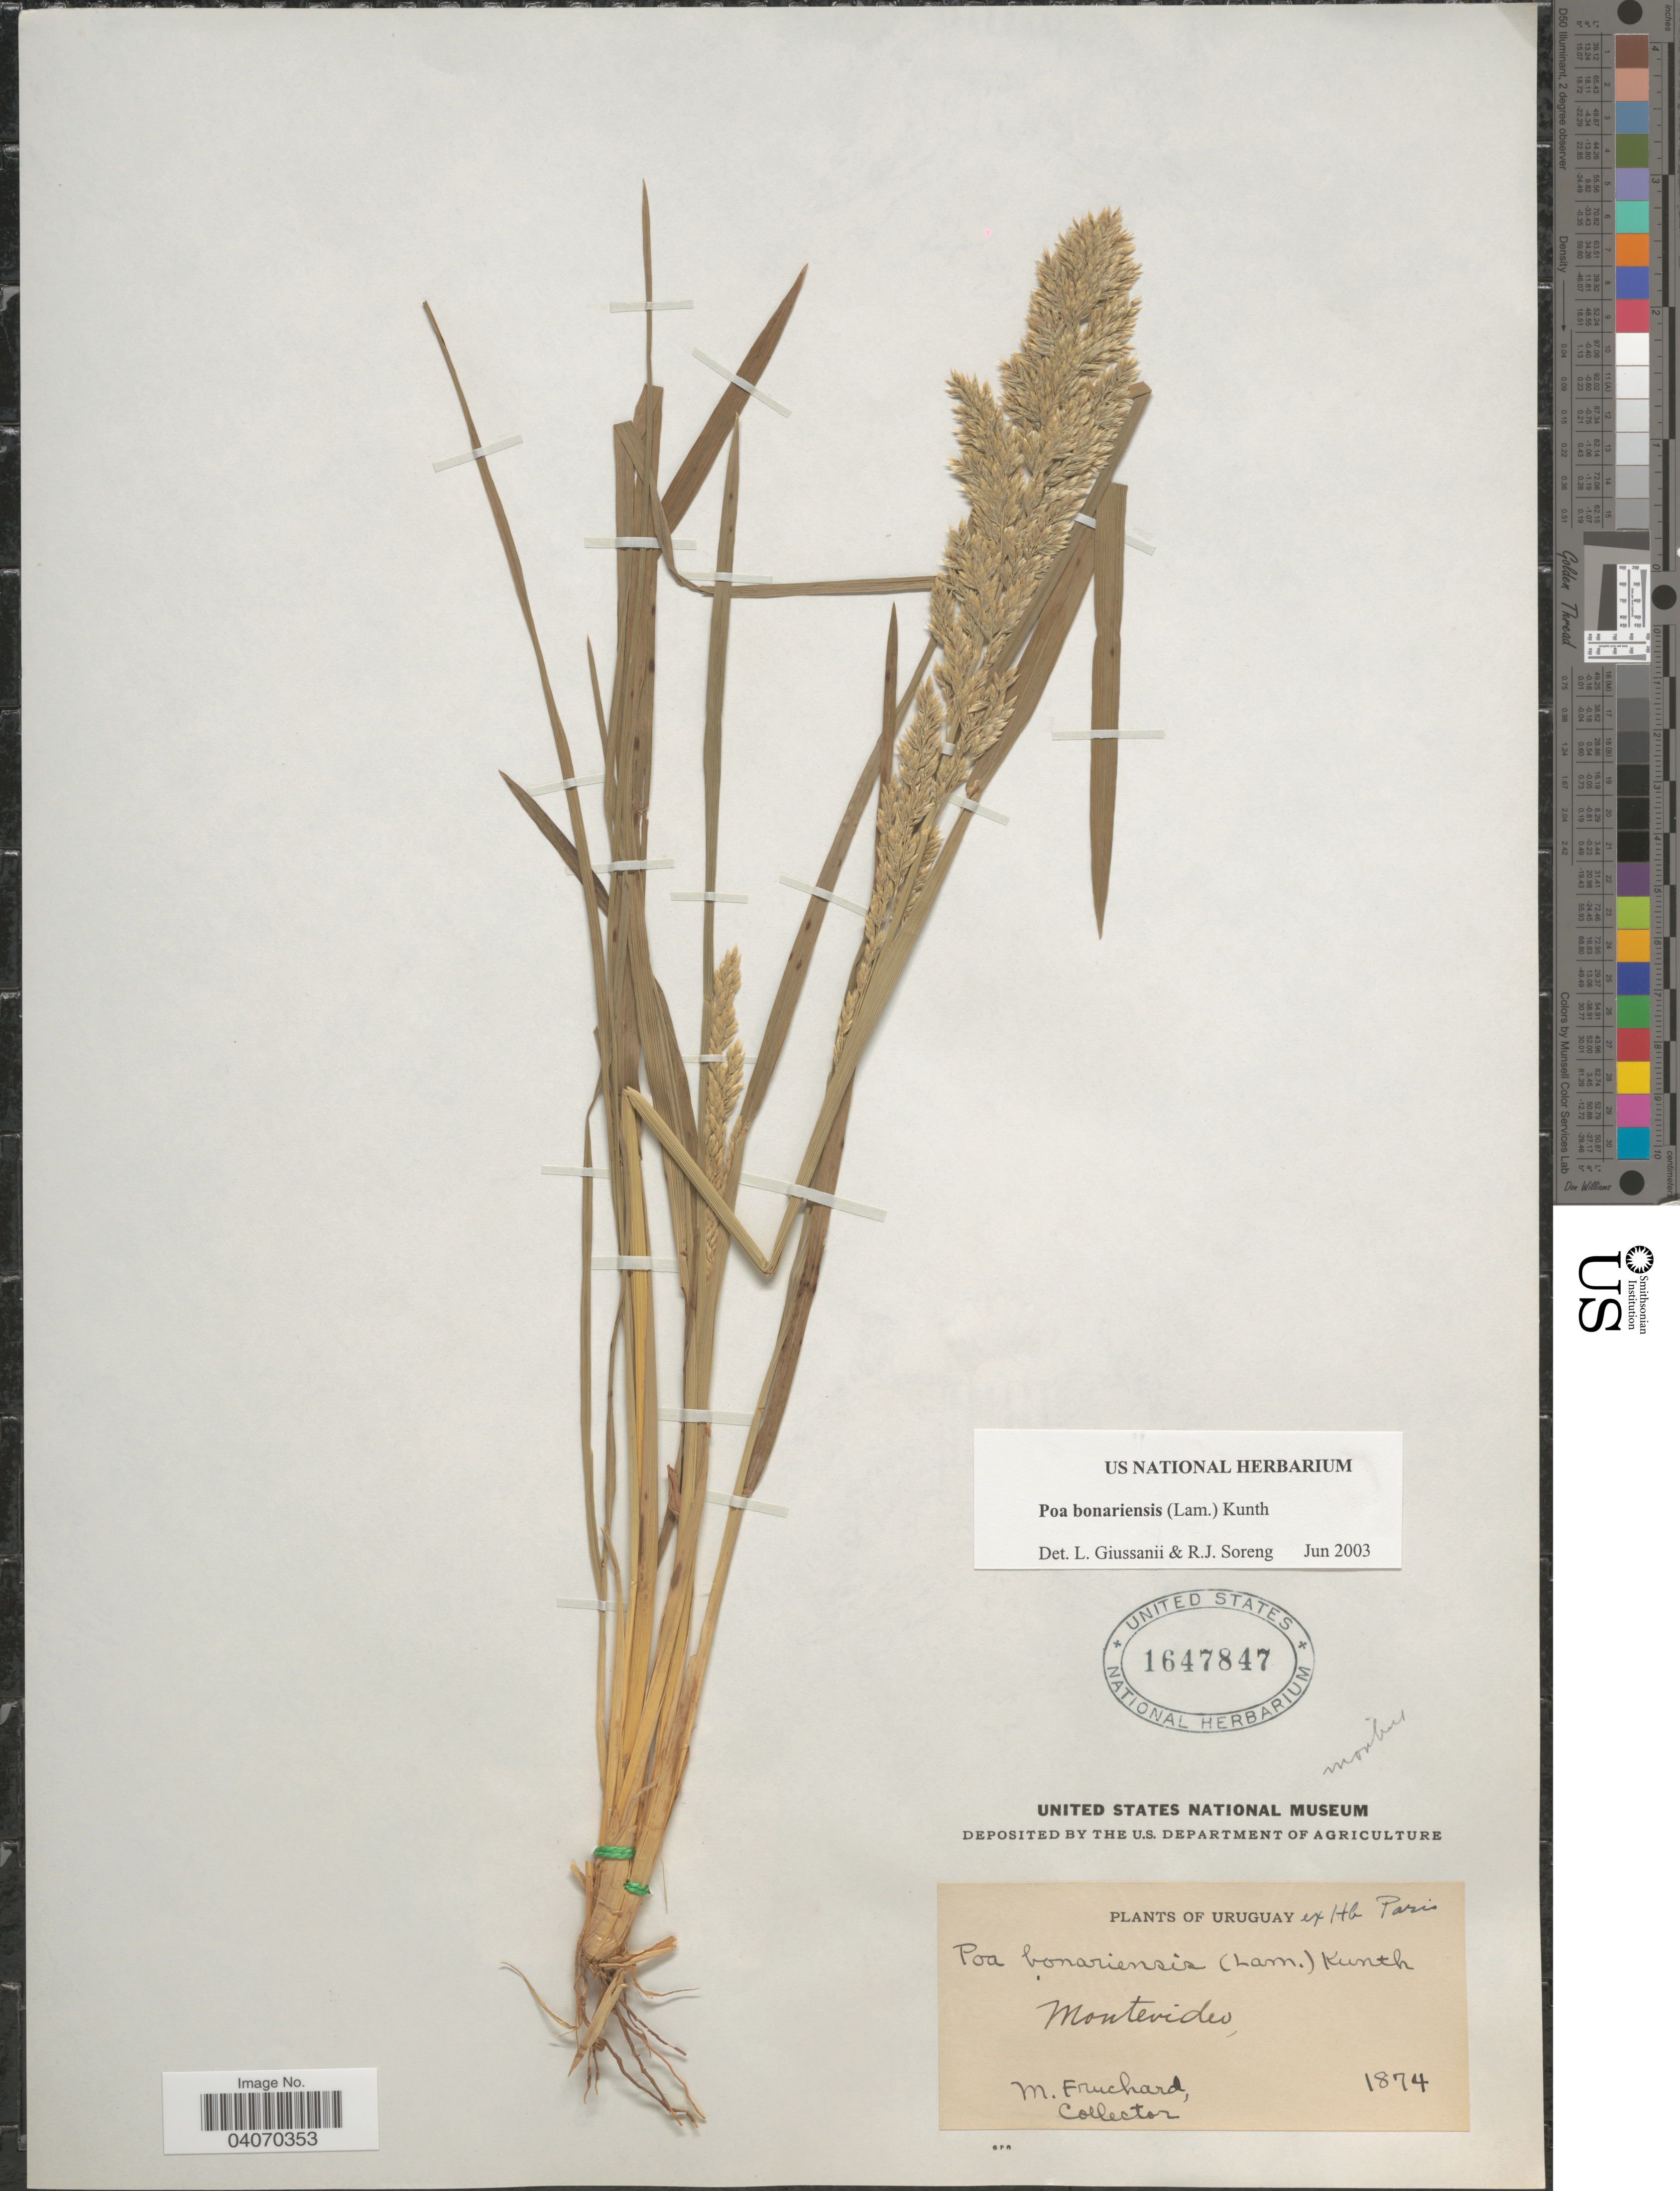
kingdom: Plantae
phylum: Tracheophyta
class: Liliopsida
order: Poales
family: Poaceae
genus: Poa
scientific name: Poa bonariensis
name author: (Lam.) Kunth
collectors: M. Fruchard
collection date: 1874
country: Uruguay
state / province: Montevideo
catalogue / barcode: US 1647847